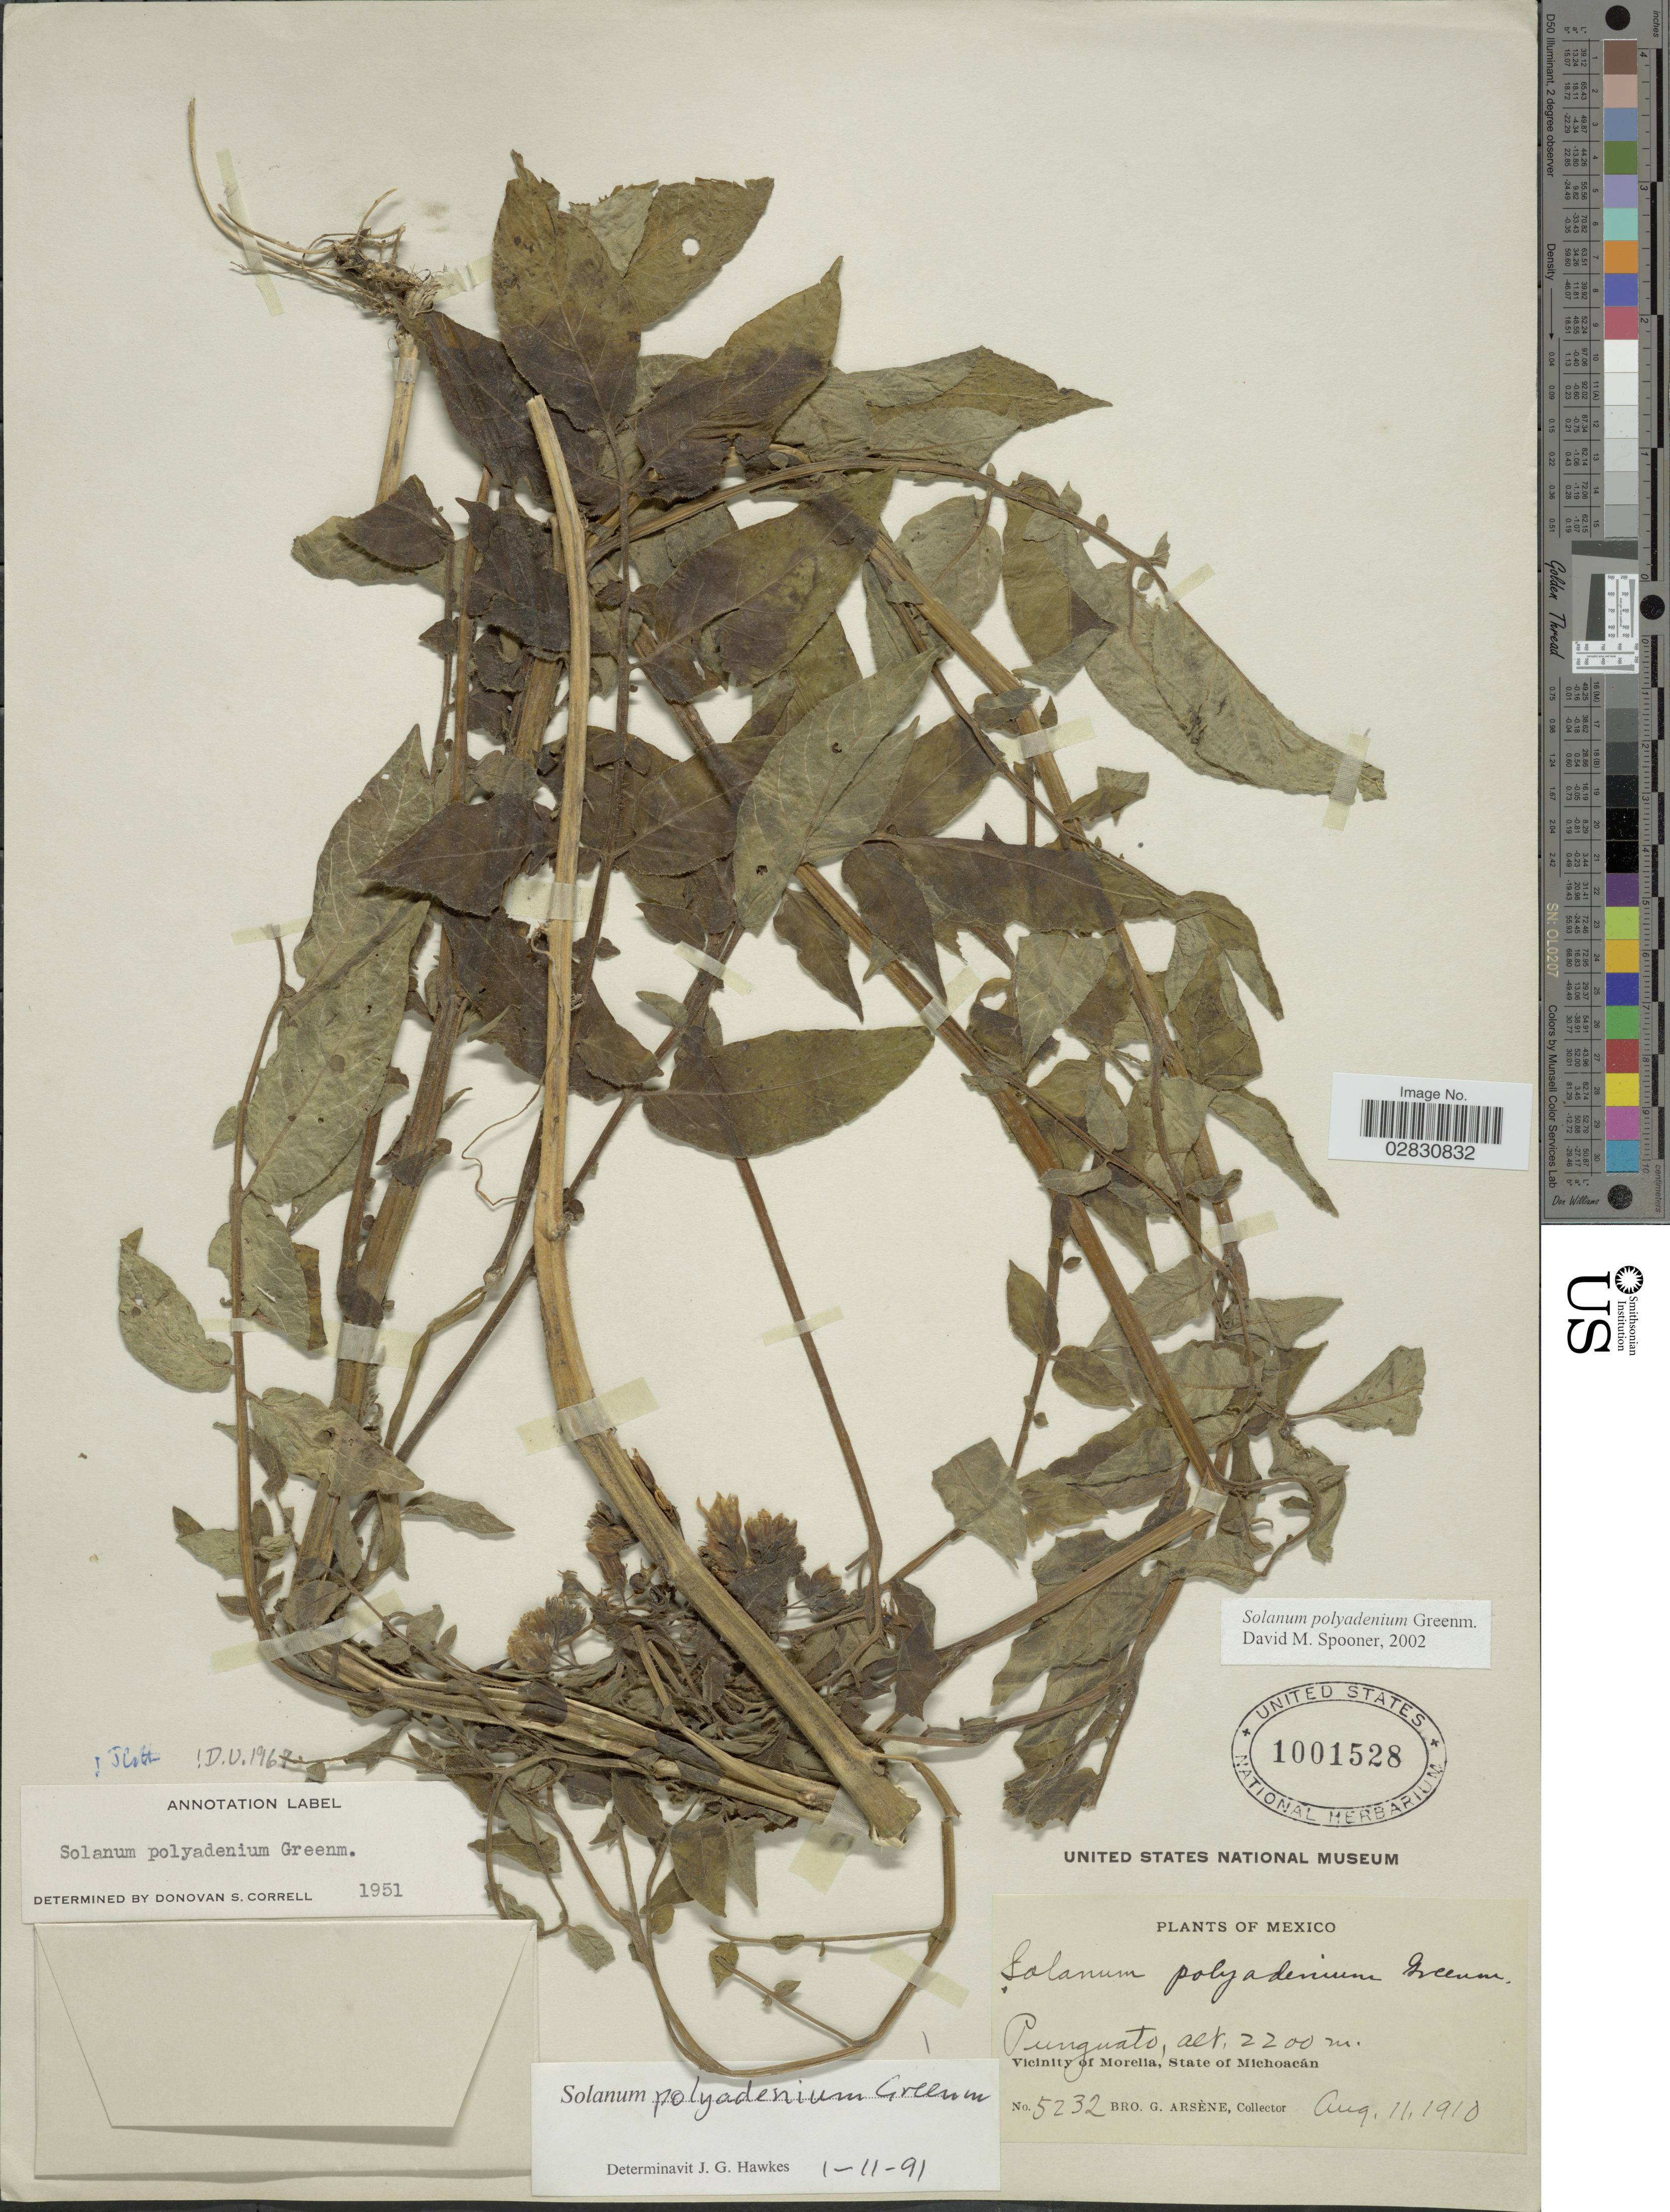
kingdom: Plantae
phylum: Tracheophyta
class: Magnoliopsida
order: Solanales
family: Solanaceae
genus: Solanum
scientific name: Solanum polyadenium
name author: Greenm.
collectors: Bro. G. Arsène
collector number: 5232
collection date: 1910-08-11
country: Mexico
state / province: Michoacán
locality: Punguato, Vicinity of Morelia, State of Michoacán.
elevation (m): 2200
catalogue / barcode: US 1001528